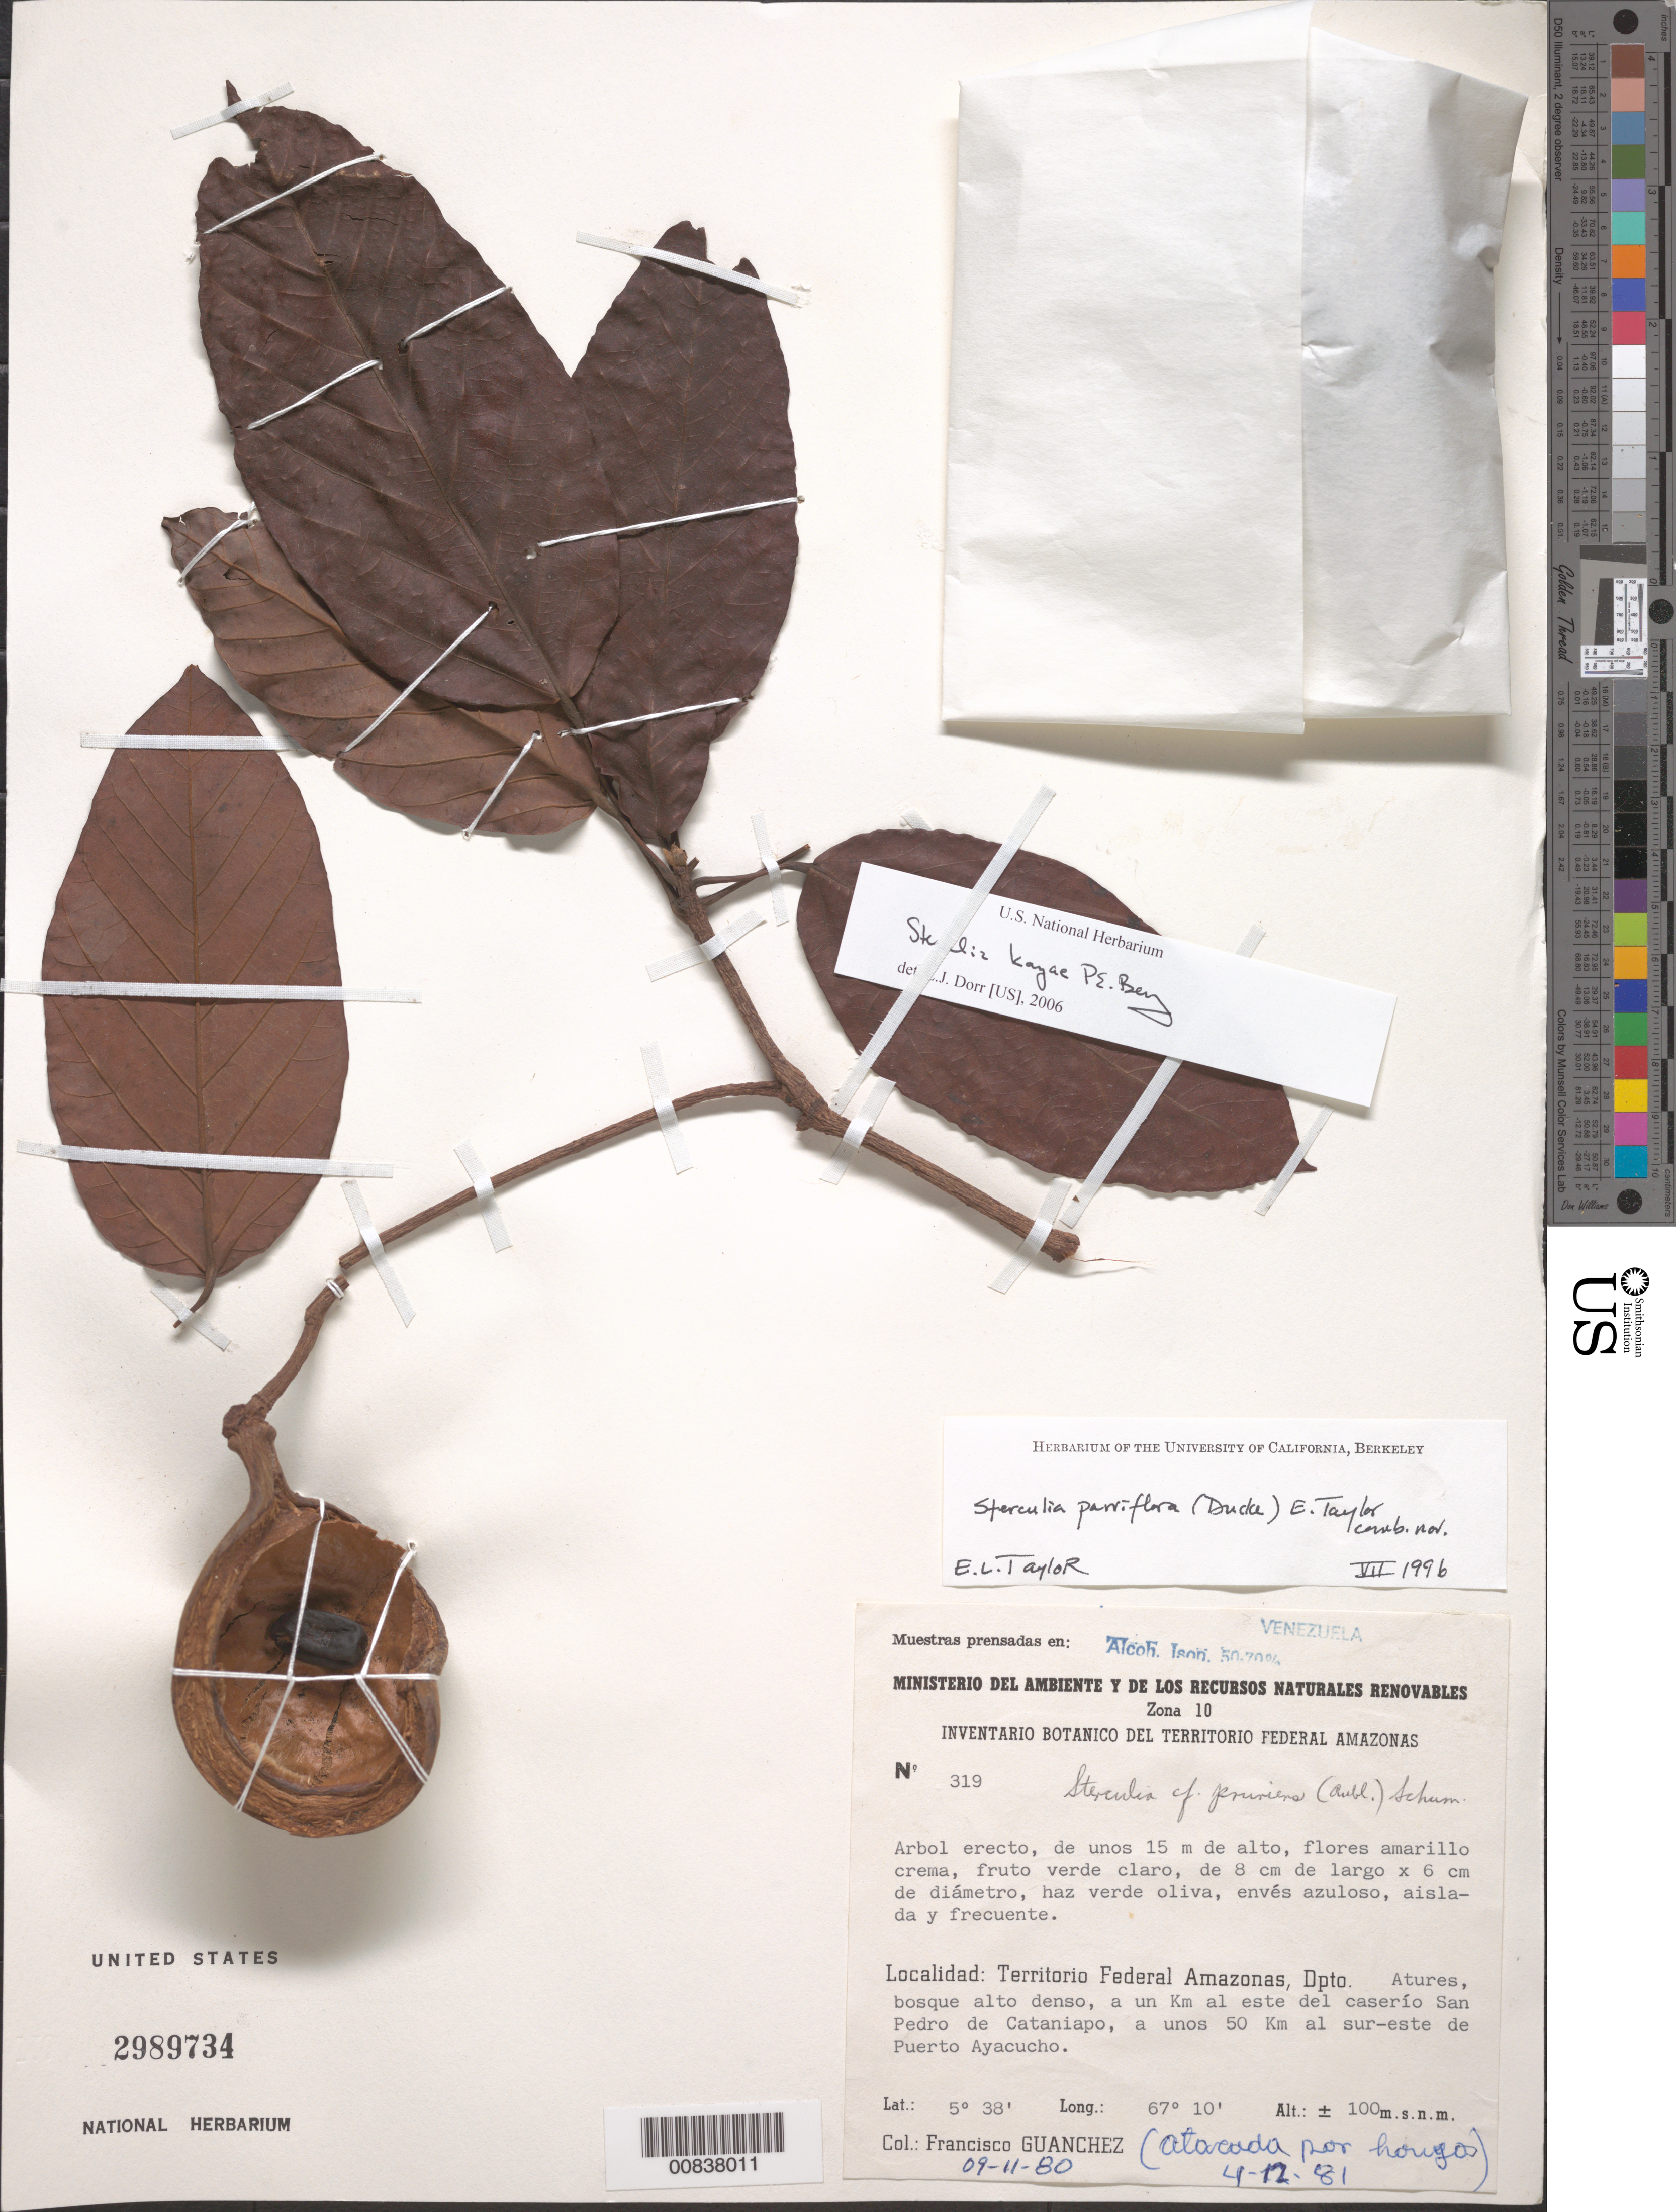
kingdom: Plantae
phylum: Tracheophyta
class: Magnoliopsida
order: Malvales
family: Malvaceae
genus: Sterculia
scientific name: Sterculia pruriens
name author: (Aubl.) K. Schum.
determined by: Wasshausen, Dieter C., (BOT), Smithsonian Institution - National Museum of Natural History (UNITED STATES)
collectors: F. Guánchez M.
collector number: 319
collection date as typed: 9-Nov-80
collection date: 1980-11-09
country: Venezuela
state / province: Amazonas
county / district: Atures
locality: San Pedro de Cataniapo, a un km E del caserío, 50 km SE de Pto. Ayacucho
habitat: Bosque alto denso, cerca del río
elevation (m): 100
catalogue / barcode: US 2989734